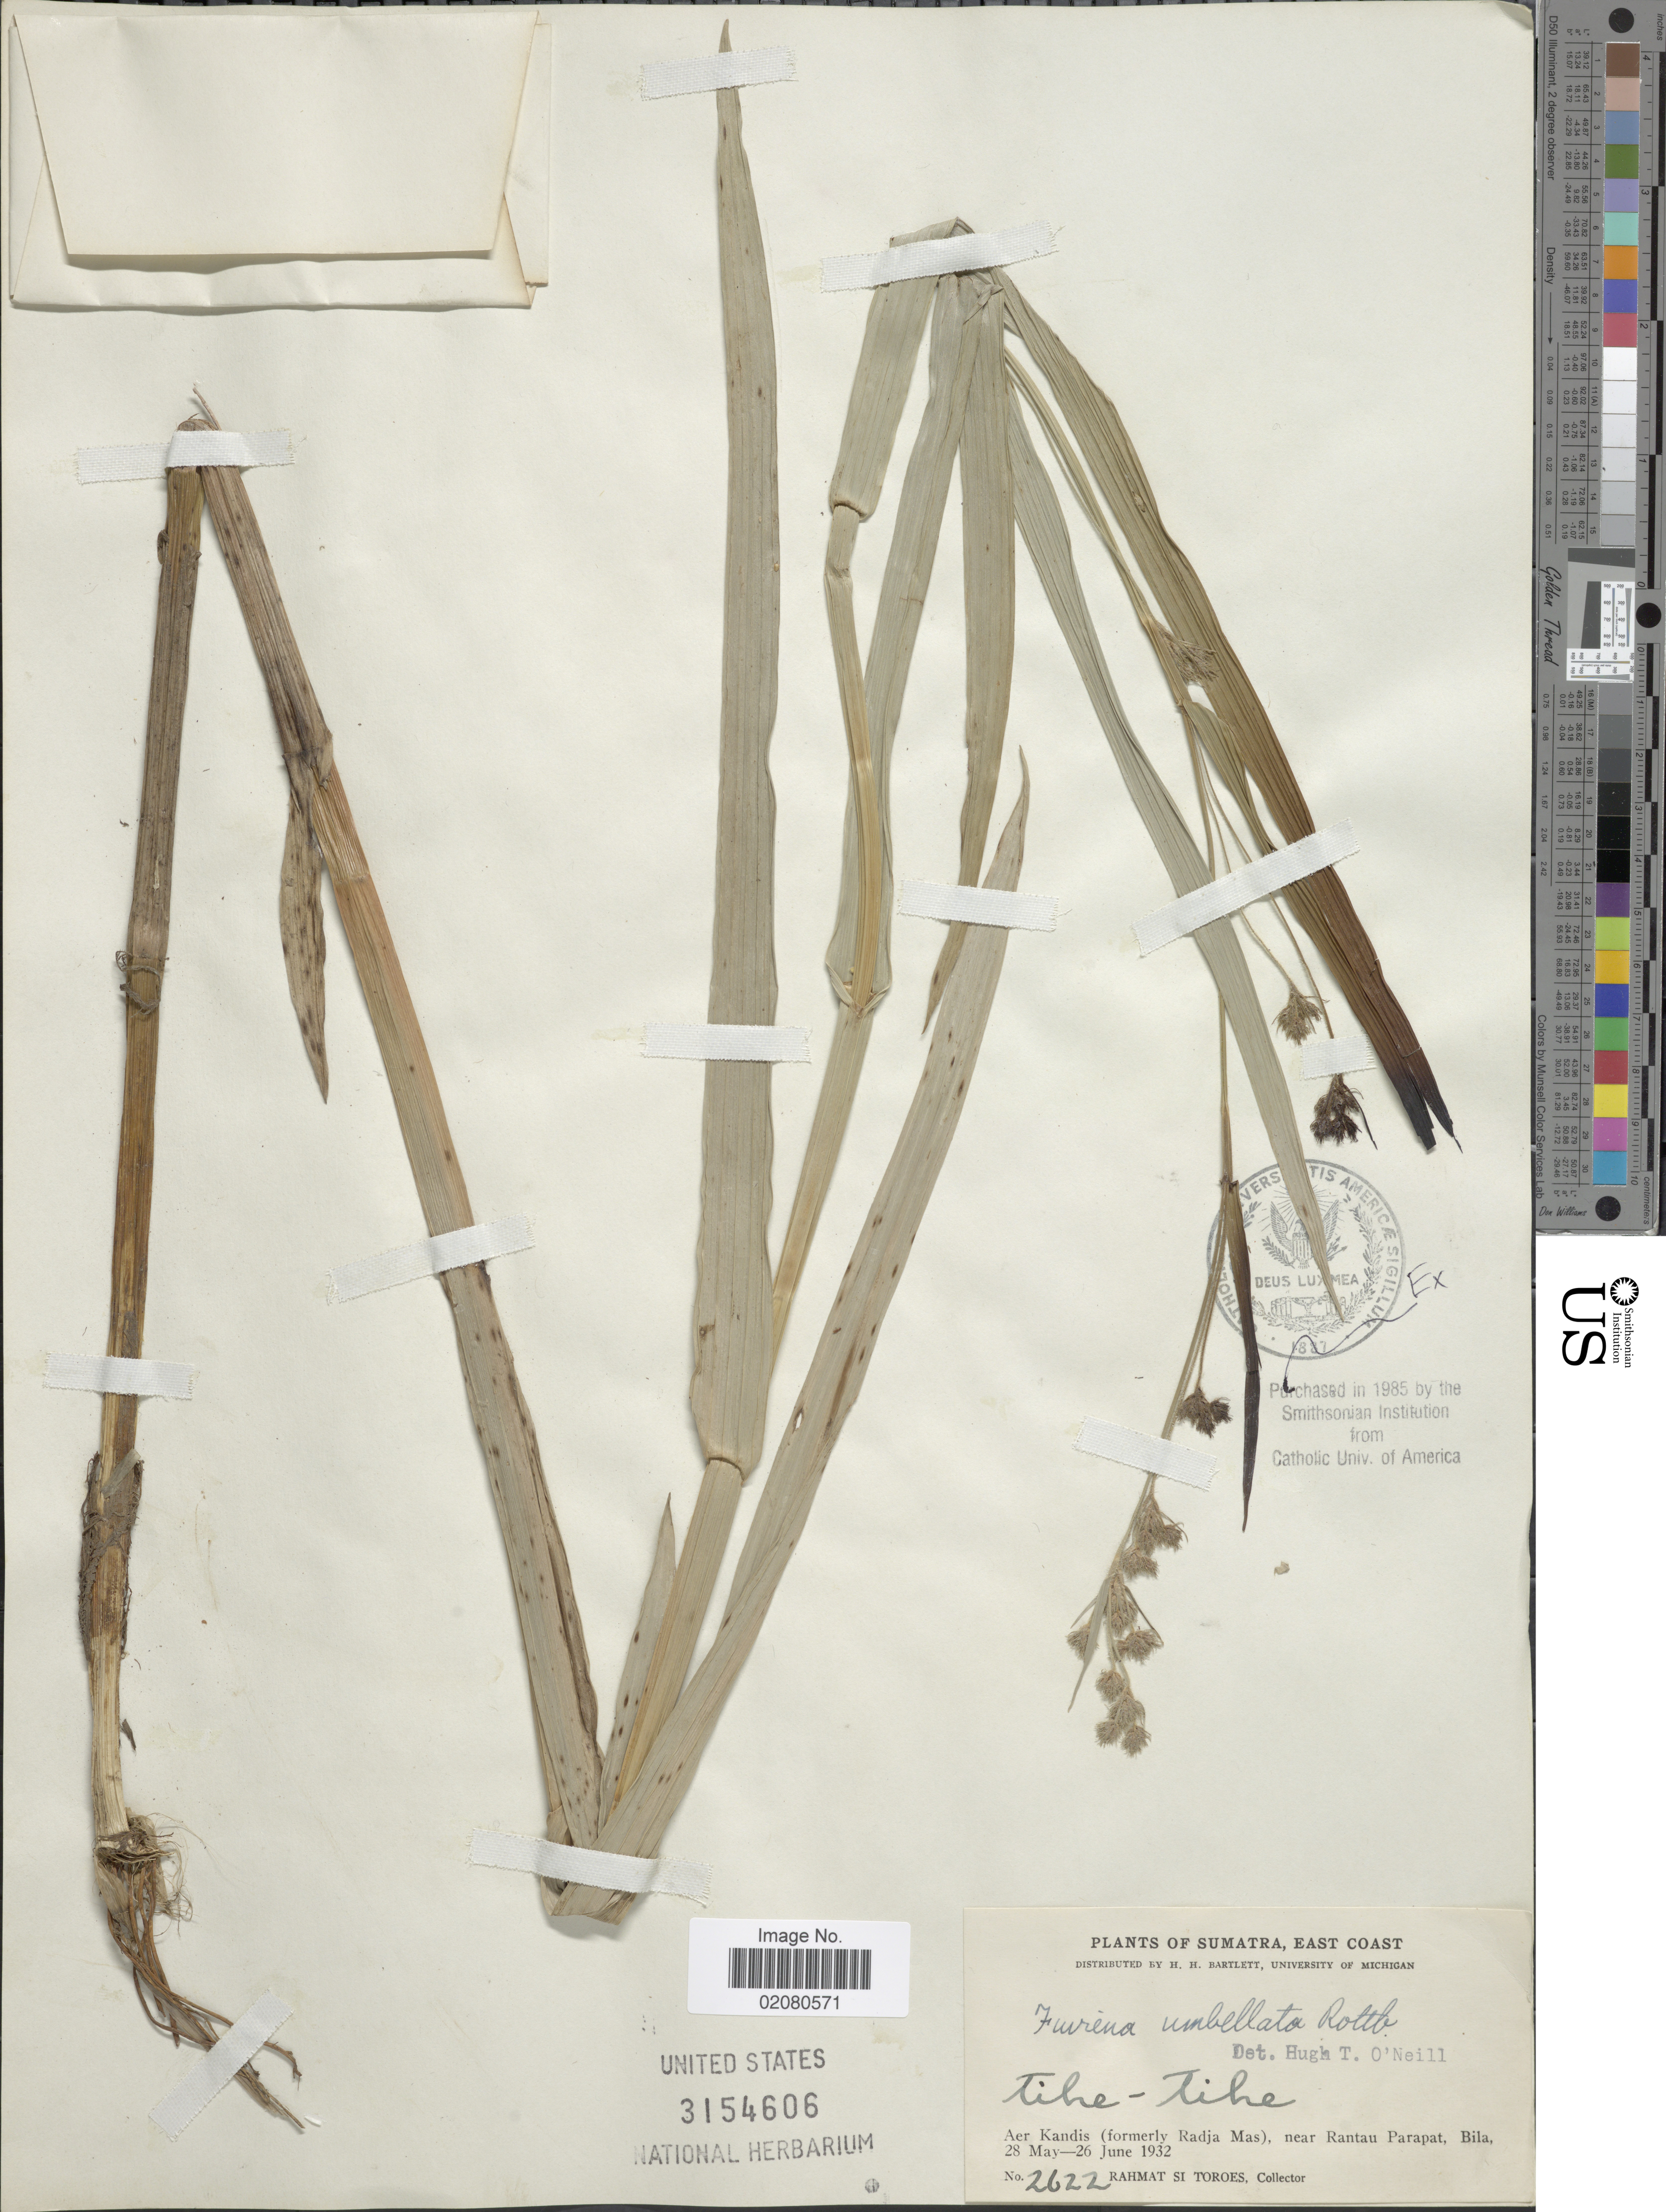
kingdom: Plantae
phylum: Tracheophyta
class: Liliopsida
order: Poales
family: Cyperaceae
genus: Fuirena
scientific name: Fuirena umbellata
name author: Rottb.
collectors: Rahmat Si Boeea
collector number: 2622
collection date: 1932-05-28/1932-06-26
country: Indonesia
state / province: Sumatra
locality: Sumatra, east Coast, Aer Kandis (formerly Radja Mas), near Rantau Parapat, Bila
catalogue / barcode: US 3154606